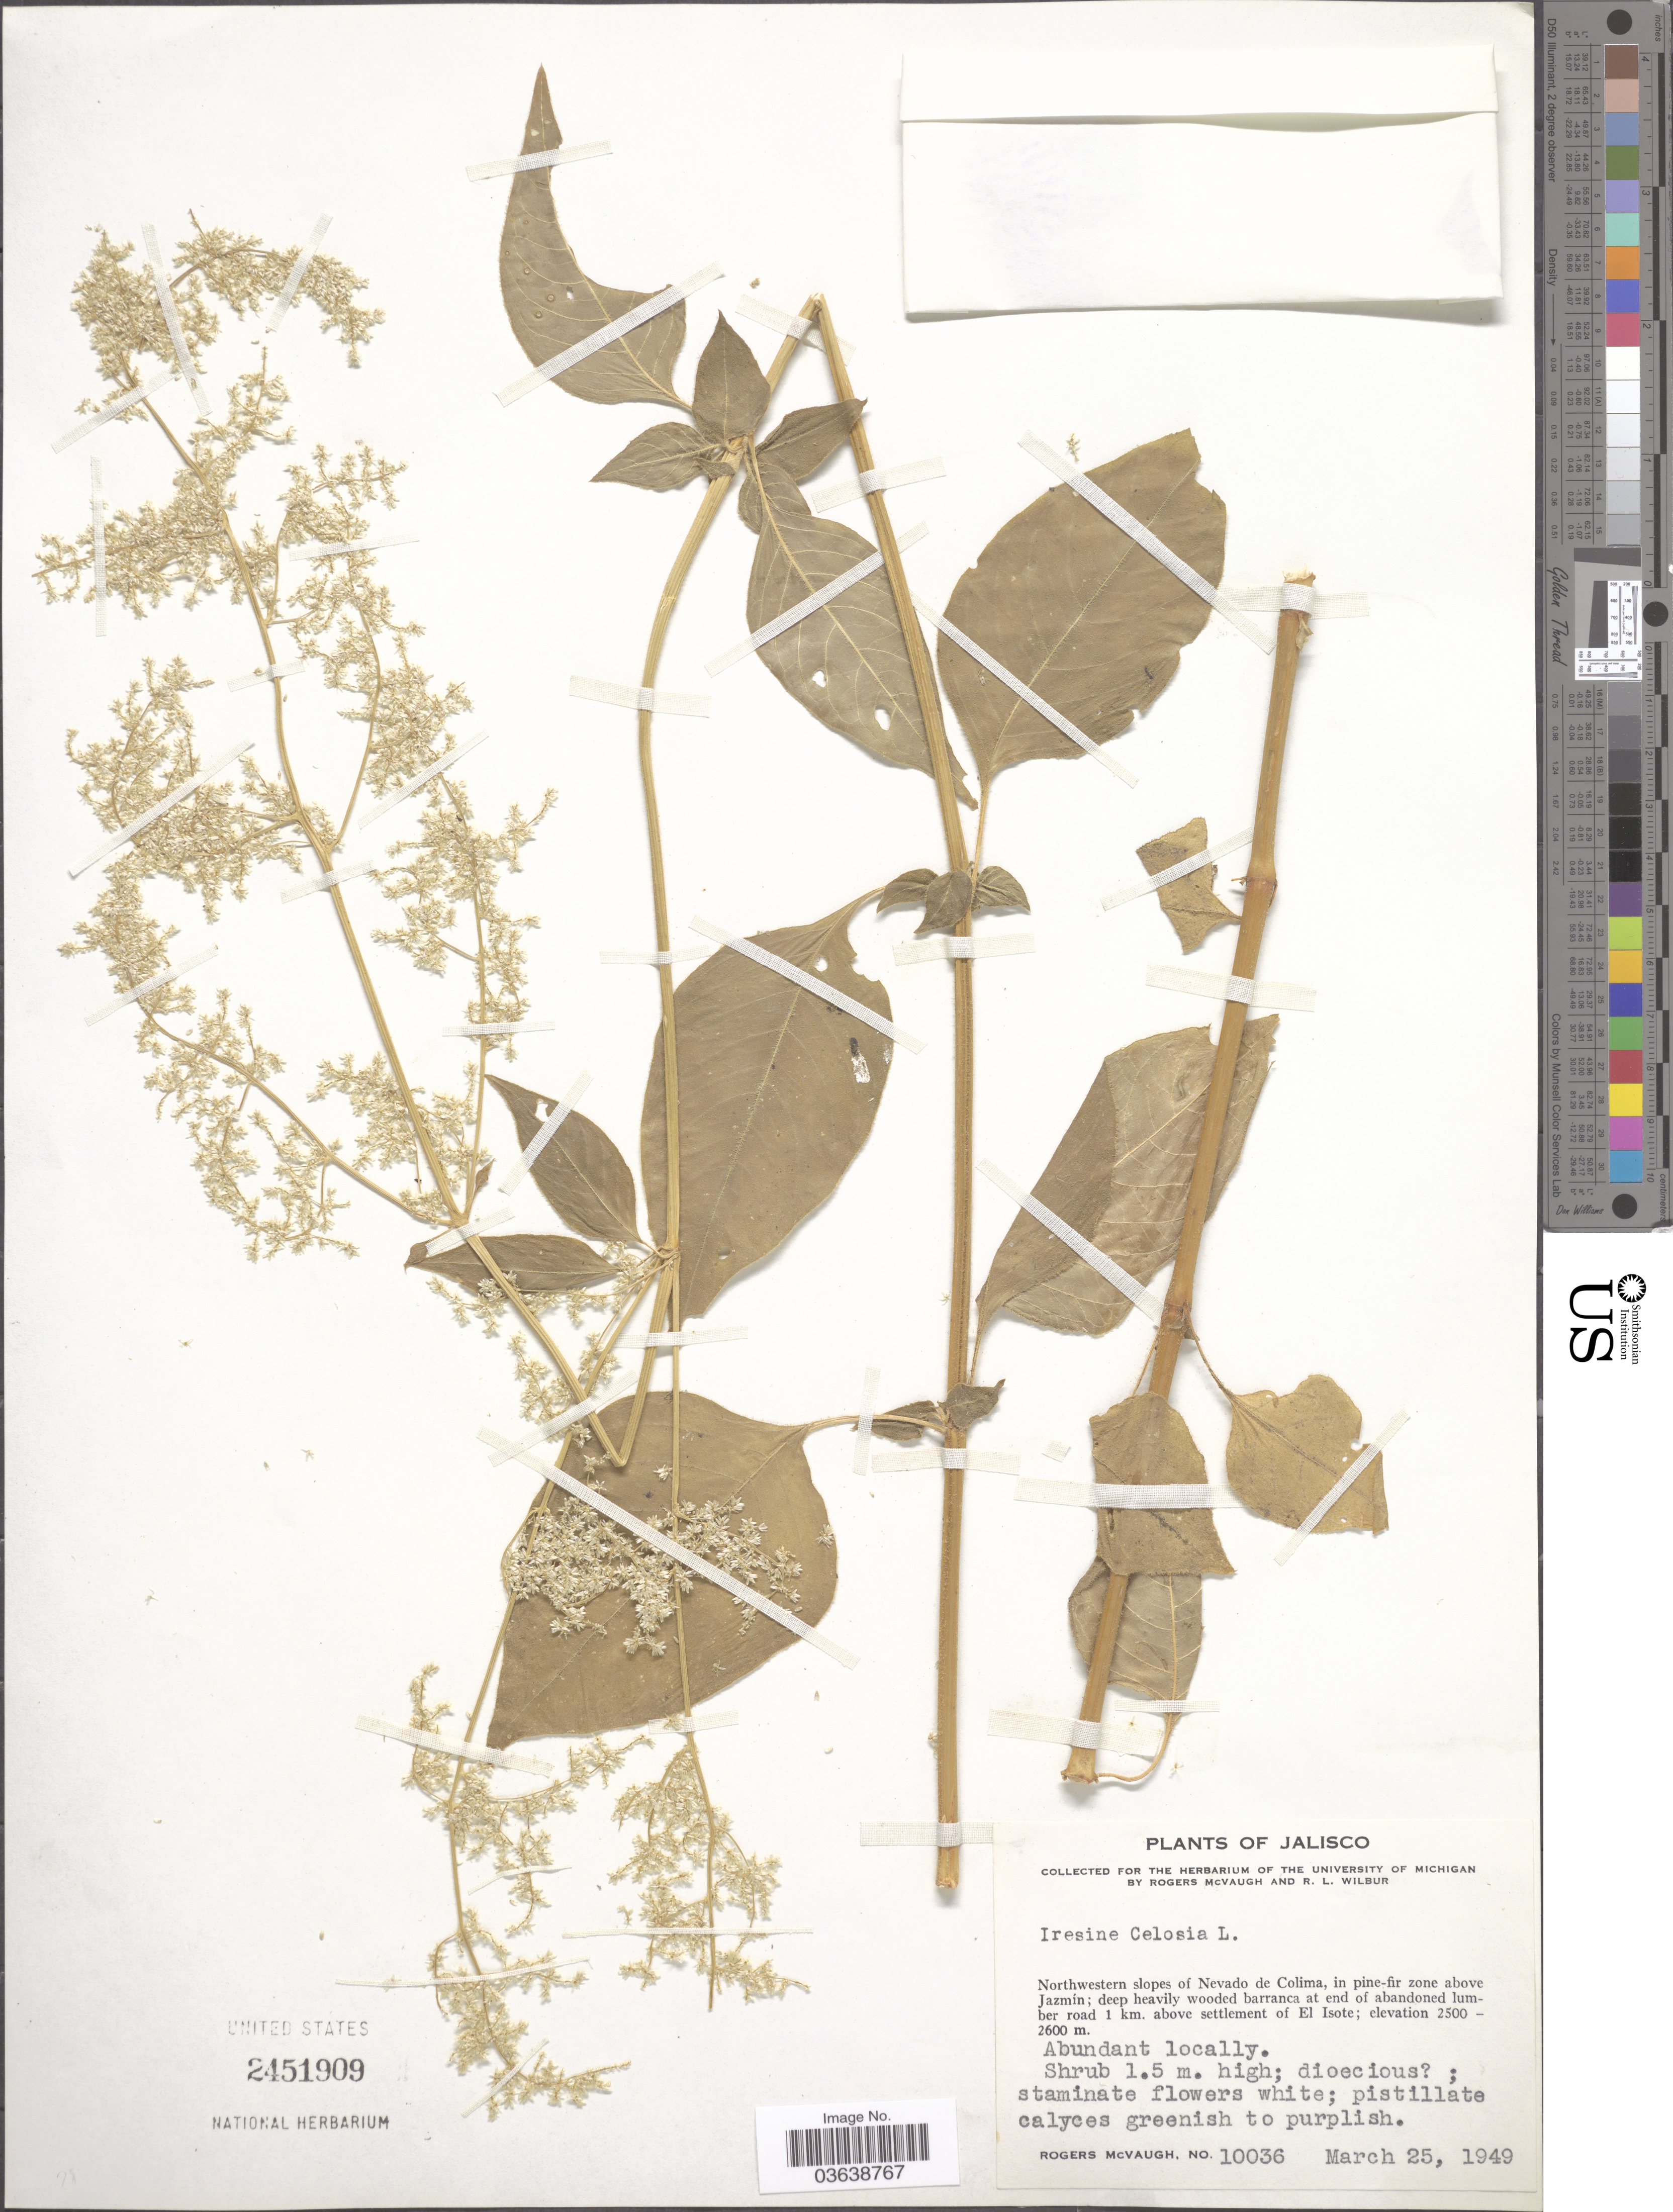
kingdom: Plantae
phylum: Tracheophyta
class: Magnoliopsida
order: Caryophyllales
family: Amaranthaceae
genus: Iresine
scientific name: Iresine celosia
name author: L.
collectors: R. McVaugh & R. L. Wilbur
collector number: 10036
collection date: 1949-03-25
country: Mexico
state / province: Jalisco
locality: Northwestern slopes of Nevado de Colima, at end of abandoned lumber road 1 km. above settlement of El Isote.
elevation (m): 2500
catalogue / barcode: US 2451909